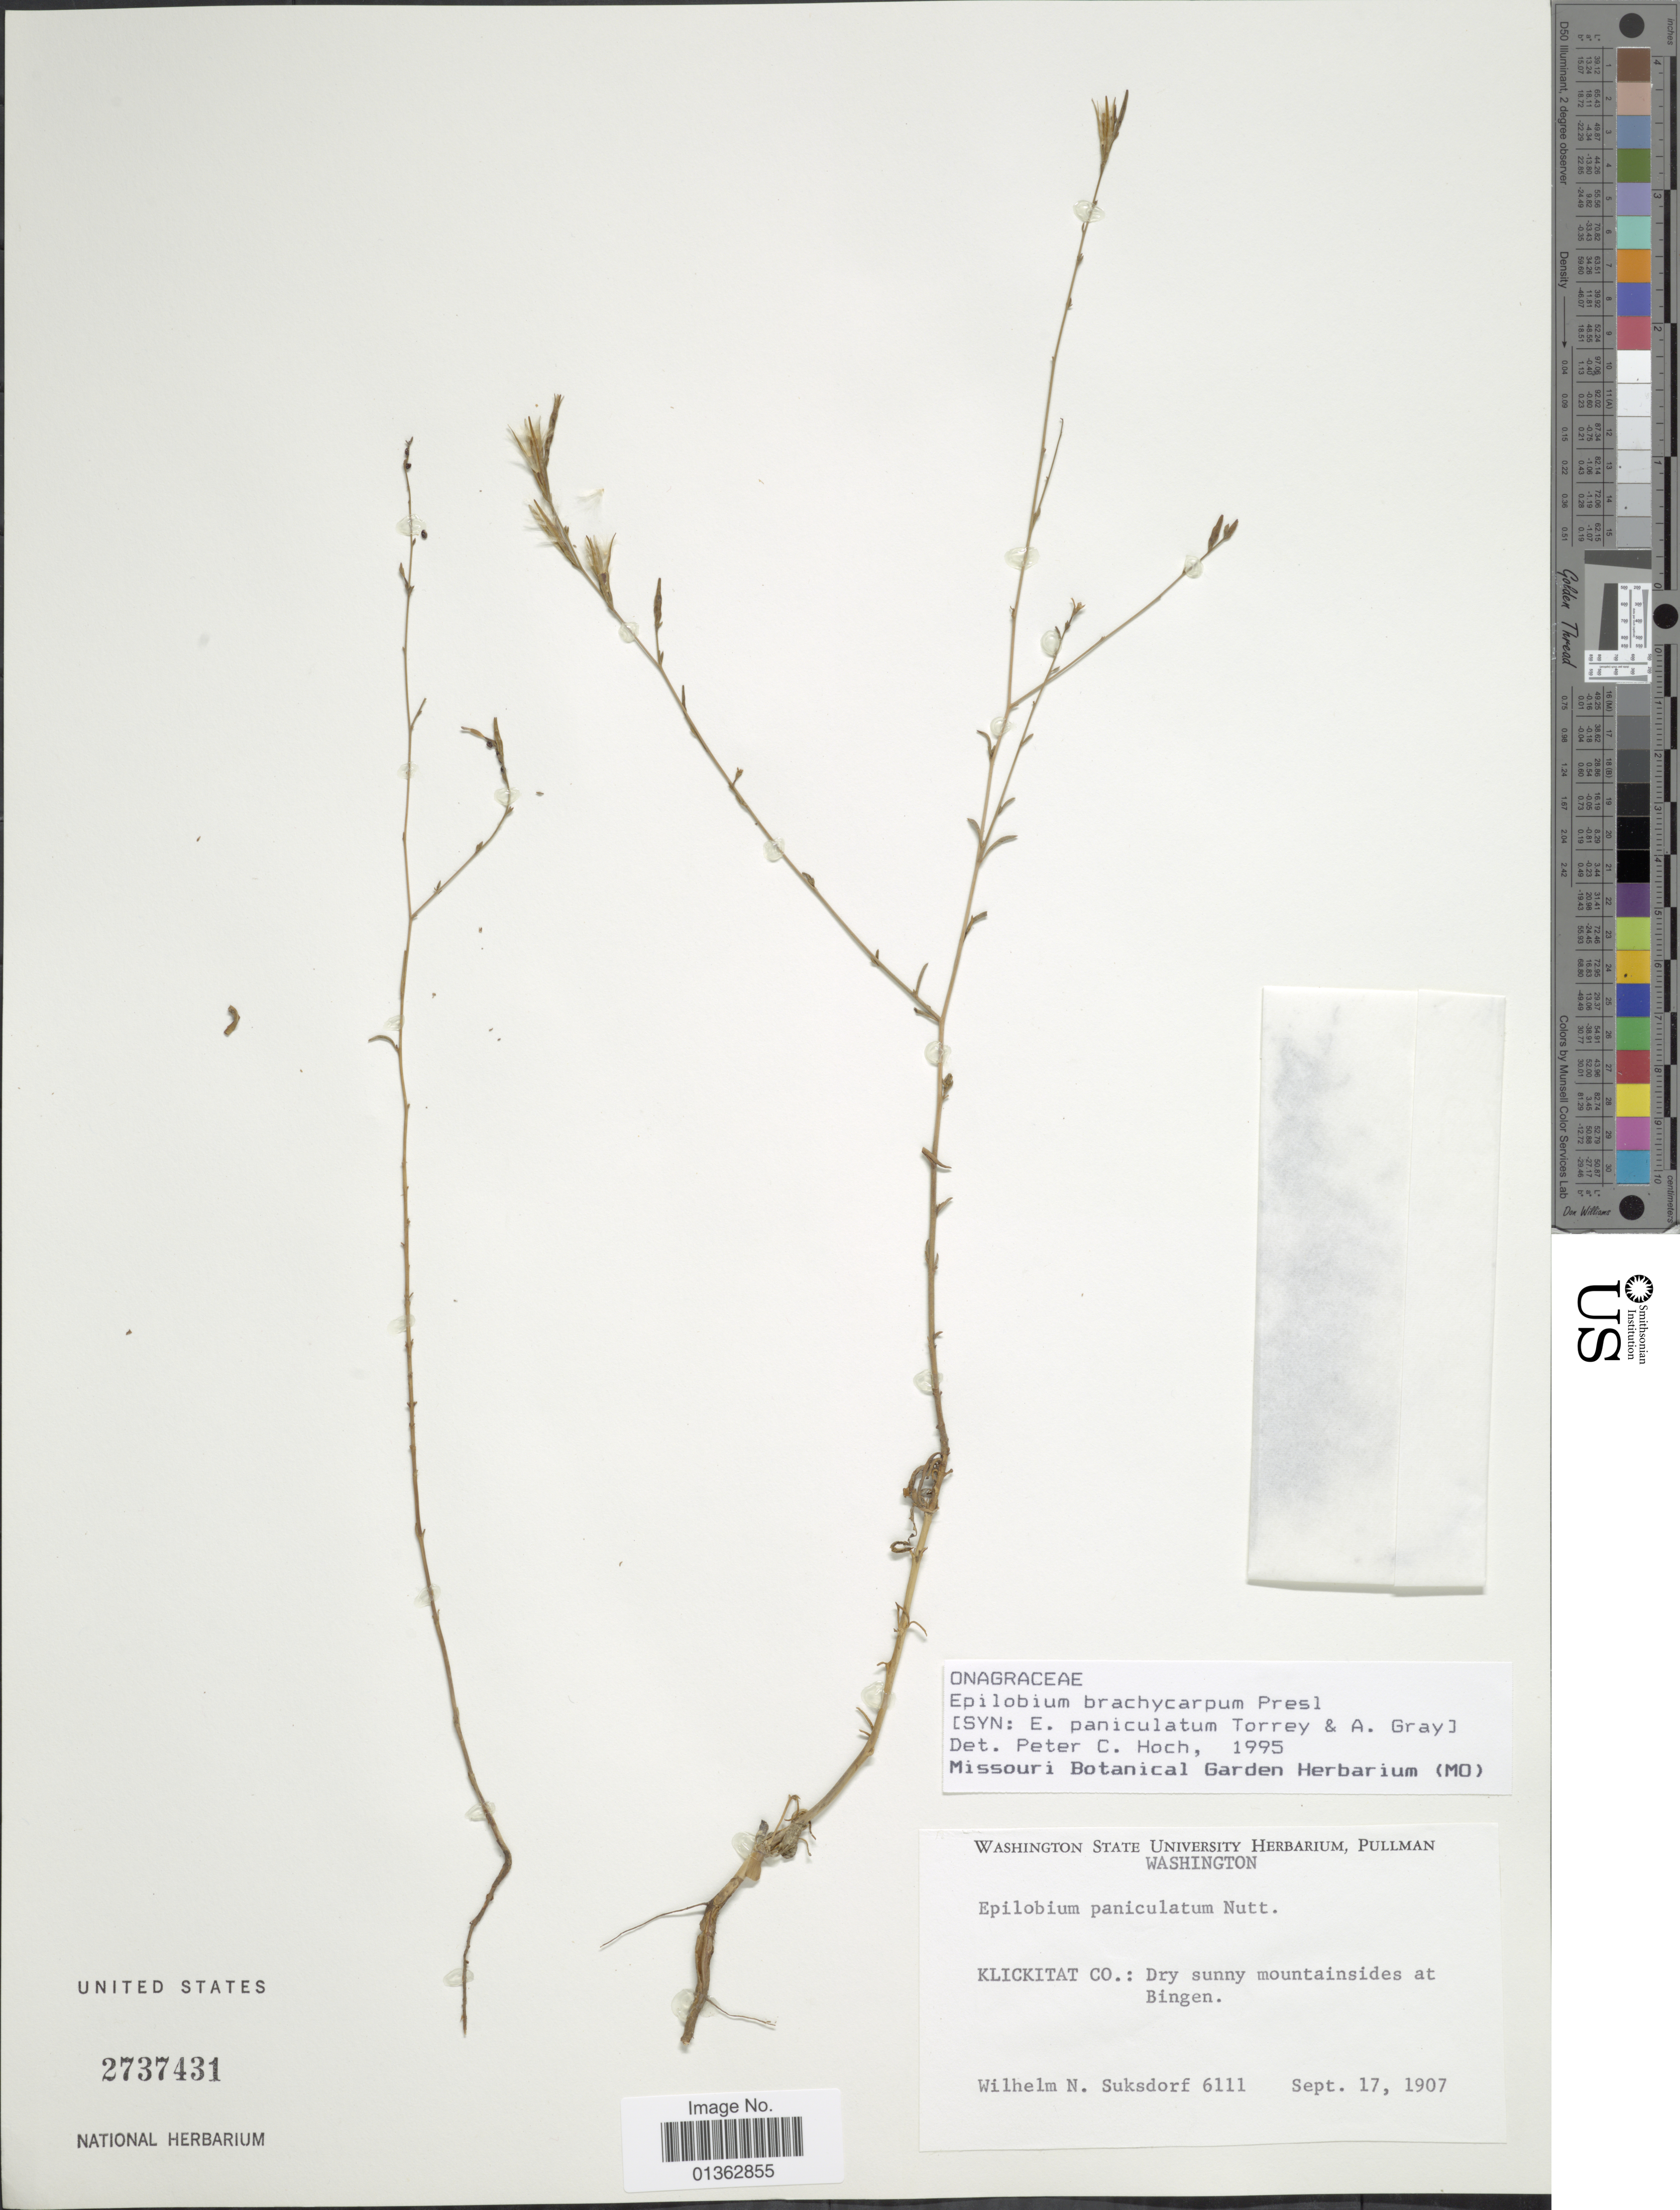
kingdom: Plantae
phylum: Tracheophyta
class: Magnoliopsida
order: Myrtales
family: Onagraceae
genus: Epilobium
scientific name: Epilobium brachycarpum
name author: C. Presl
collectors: W. N. Suksdorf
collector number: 6111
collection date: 1907-09-17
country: United States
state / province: Washington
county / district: Klickitat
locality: Klickitat Co.: Dry sunny mountainsides at Bingen.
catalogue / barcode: US 2737431